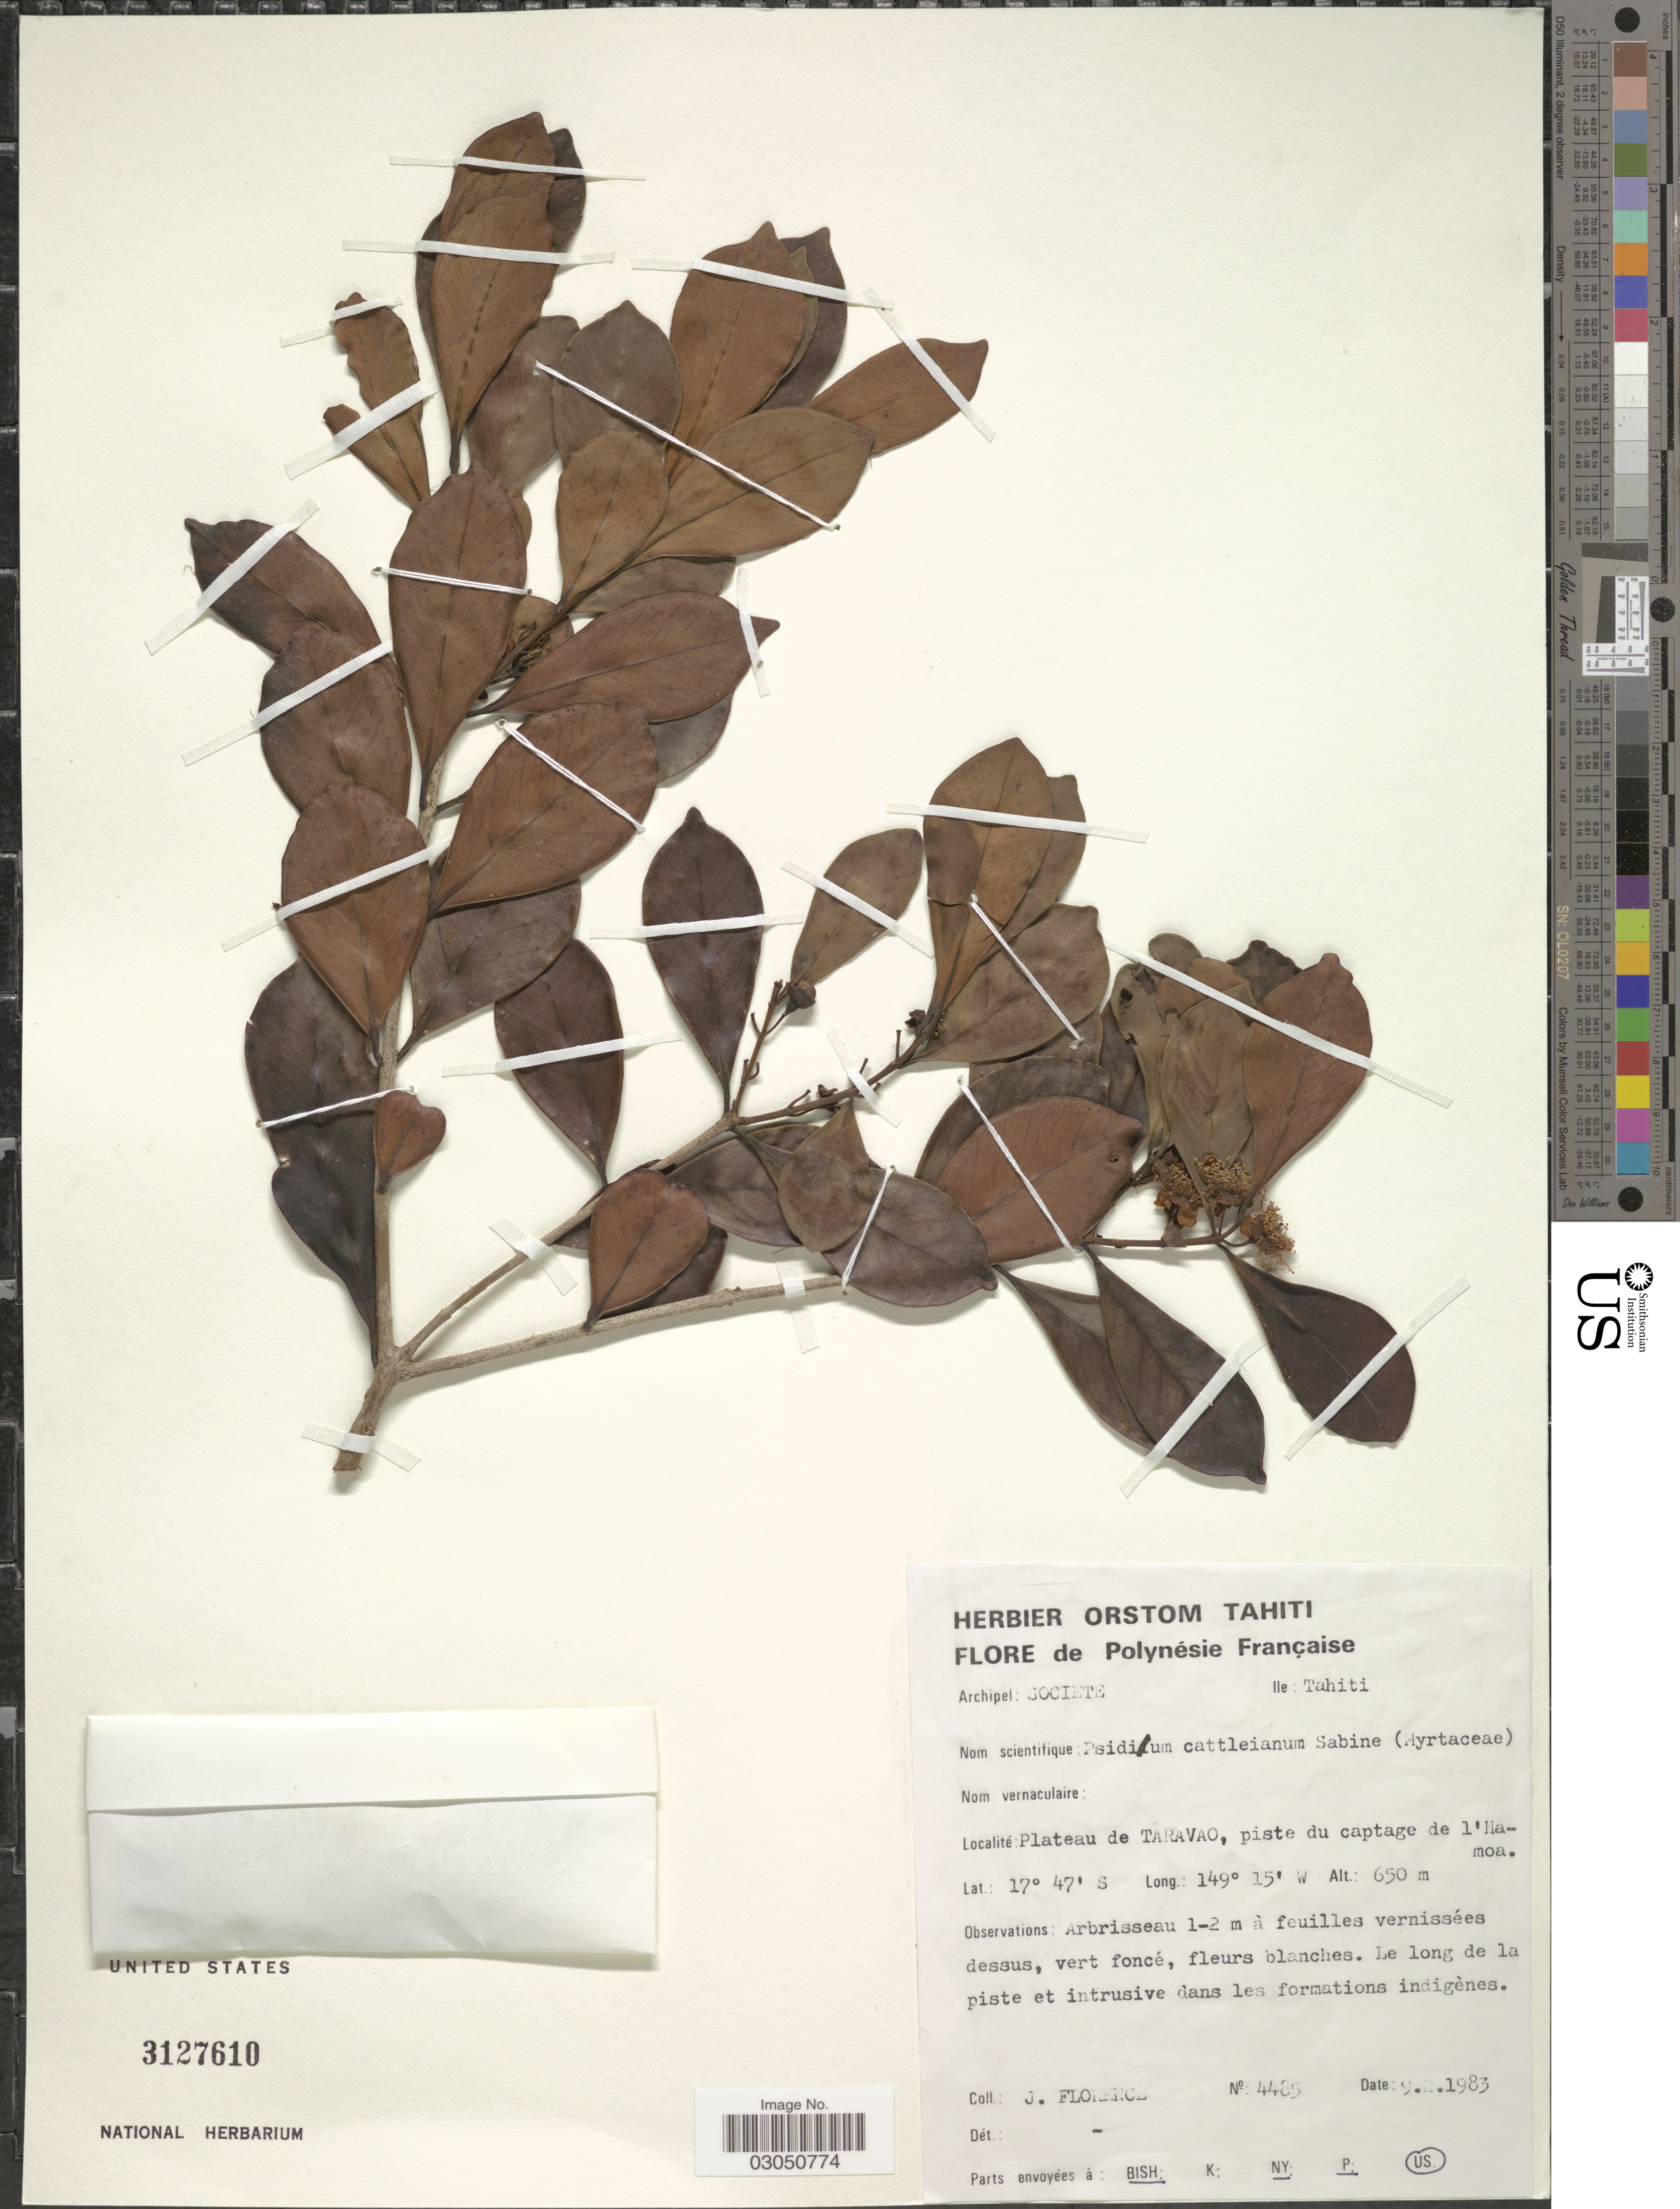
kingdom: Plantae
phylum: Tracheophyta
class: Magnoliopsida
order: Myrtales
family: Myrtaceae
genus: Psidium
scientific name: Psidium cattleyanum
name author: Sabine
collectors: J. Florence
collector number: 4485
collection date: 1983-02-09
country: French Polynesia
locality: Polynésie Française. Archipel: Societe, Ile: Tahiti. Plateau de Taravao, piste du captage de l'Hamoa.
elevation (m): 650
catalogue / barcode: US 3127610